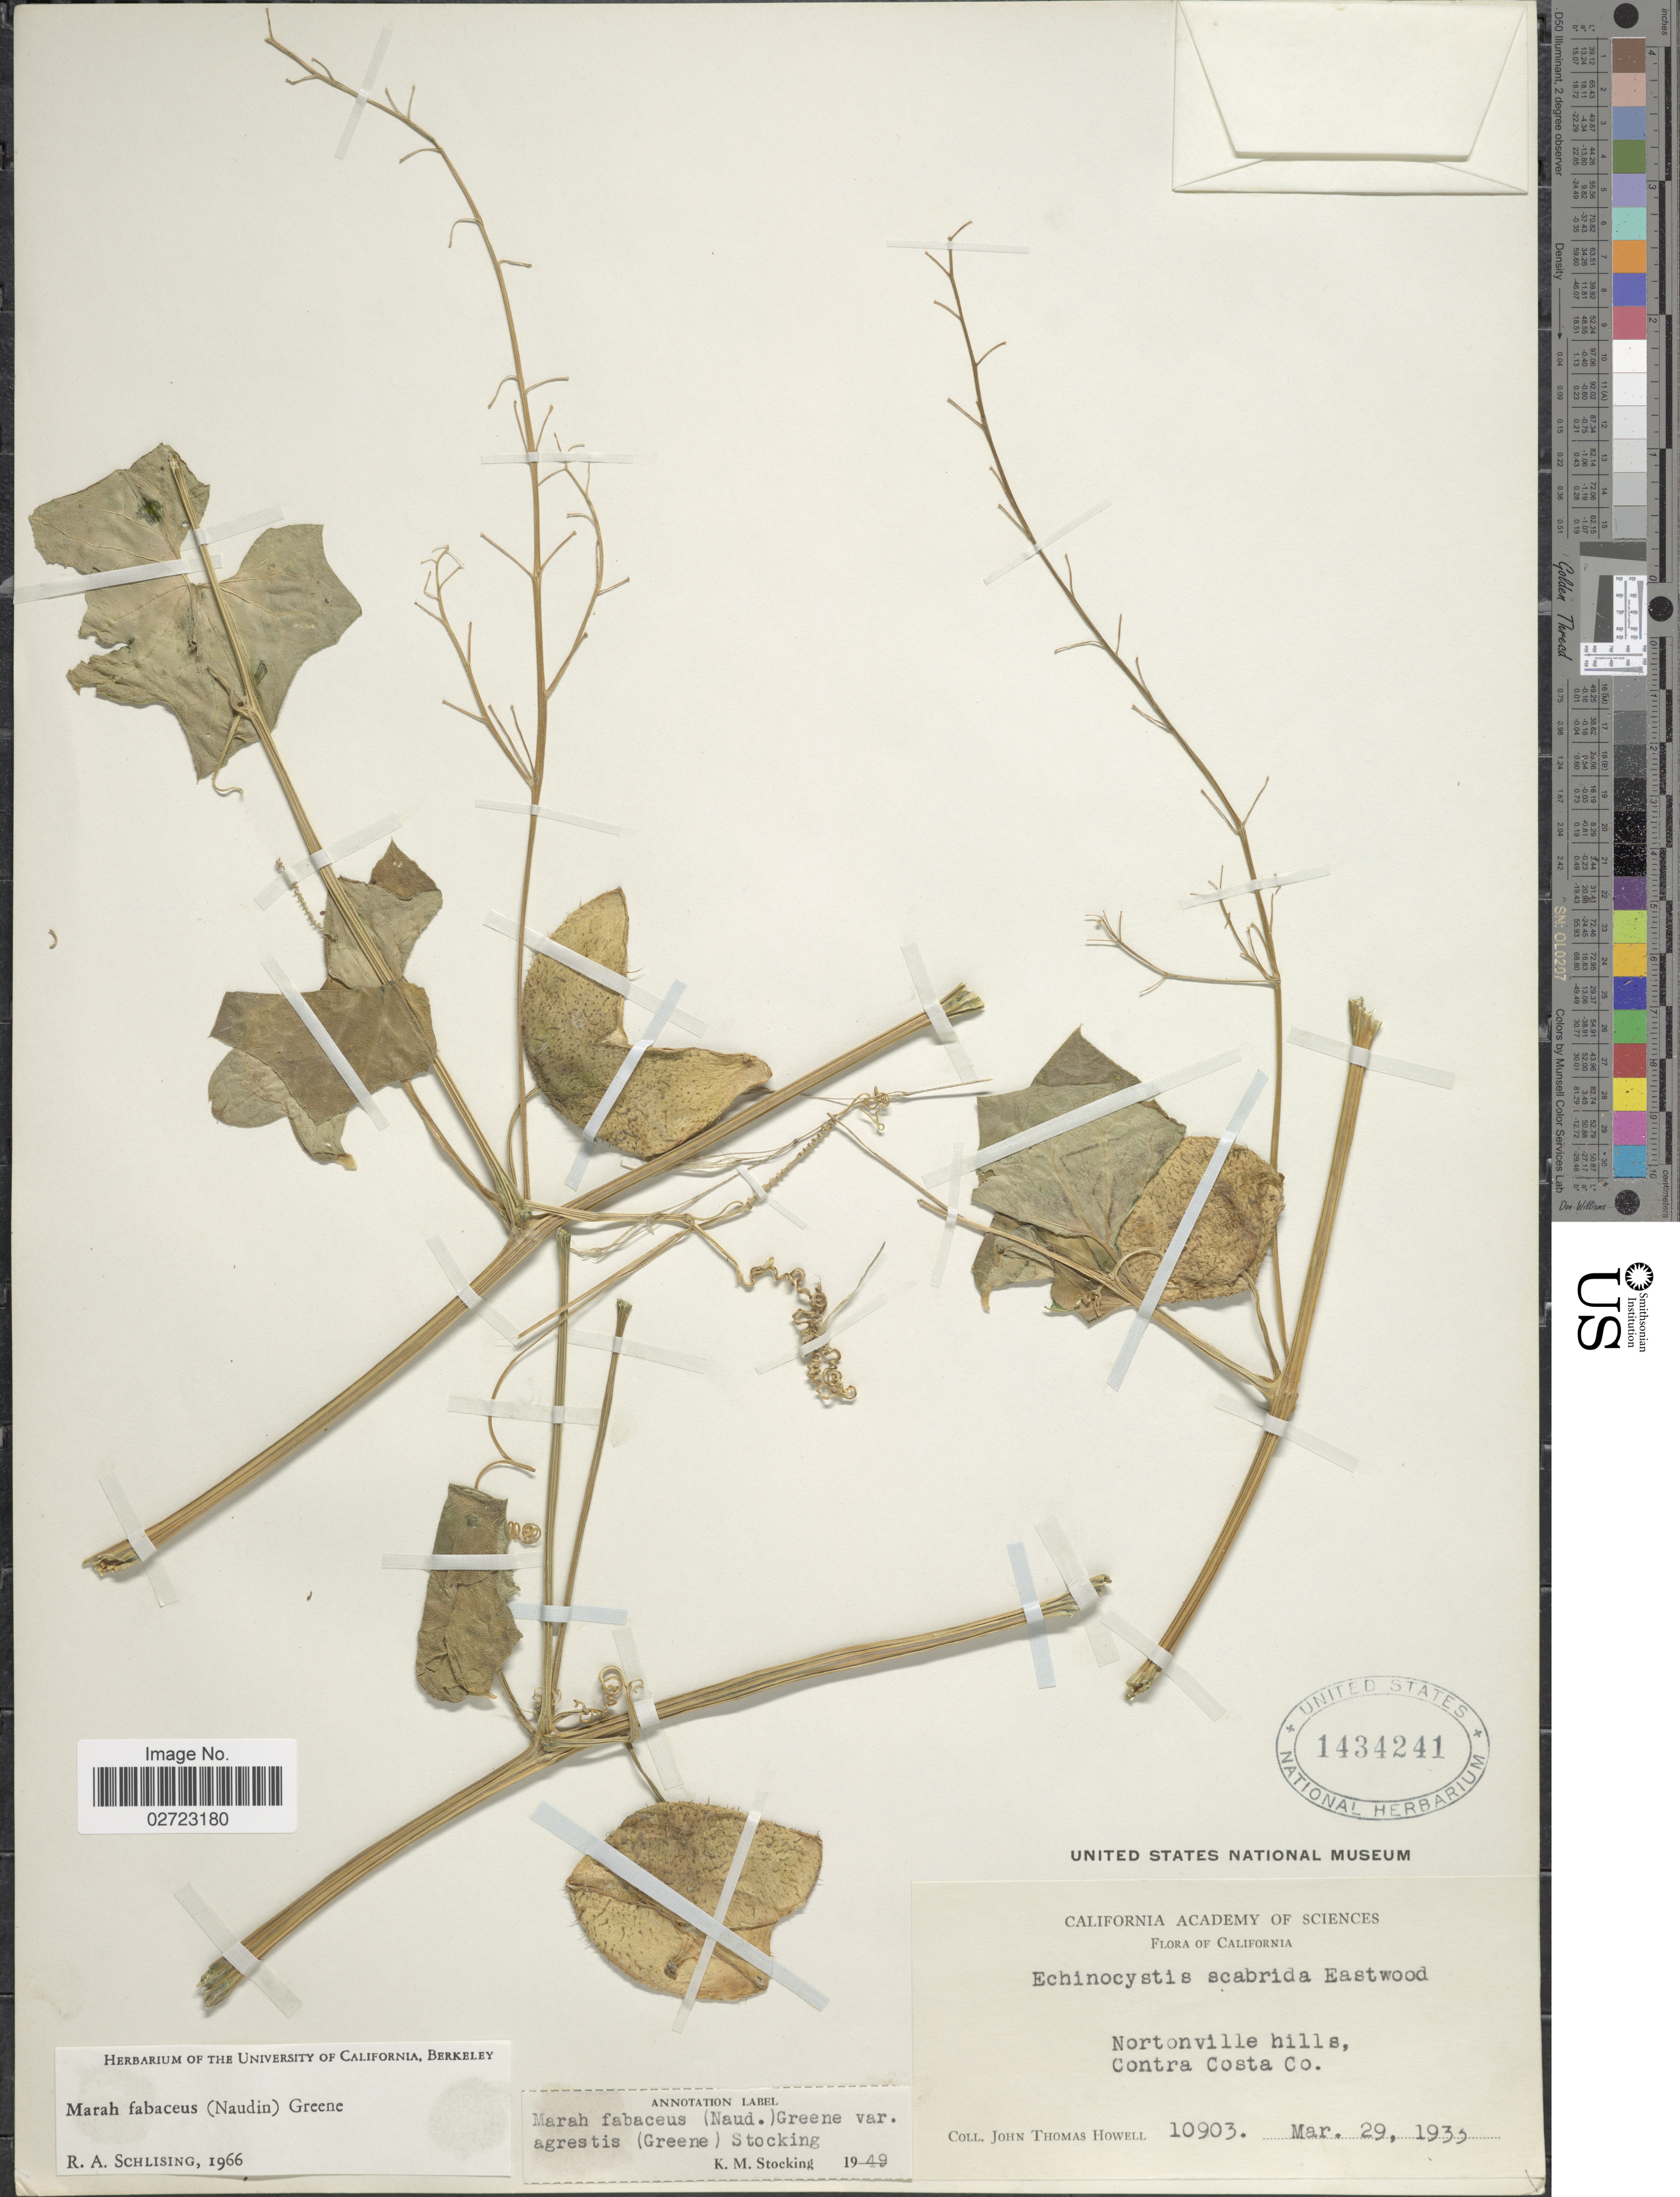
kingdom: Plantae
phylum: Tracheophyta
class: Magnoliopsida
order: Cucurbitales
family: Cucurbitaceae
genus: Marah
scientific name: Marah fabacea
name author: (Naudin) Greene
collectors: J. T. Howell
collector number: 10903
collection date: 1933-03-29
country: United States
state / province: California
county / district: Contra Costa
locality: Nortonville hills, Contra Costa Co.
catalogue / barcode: US 1434241